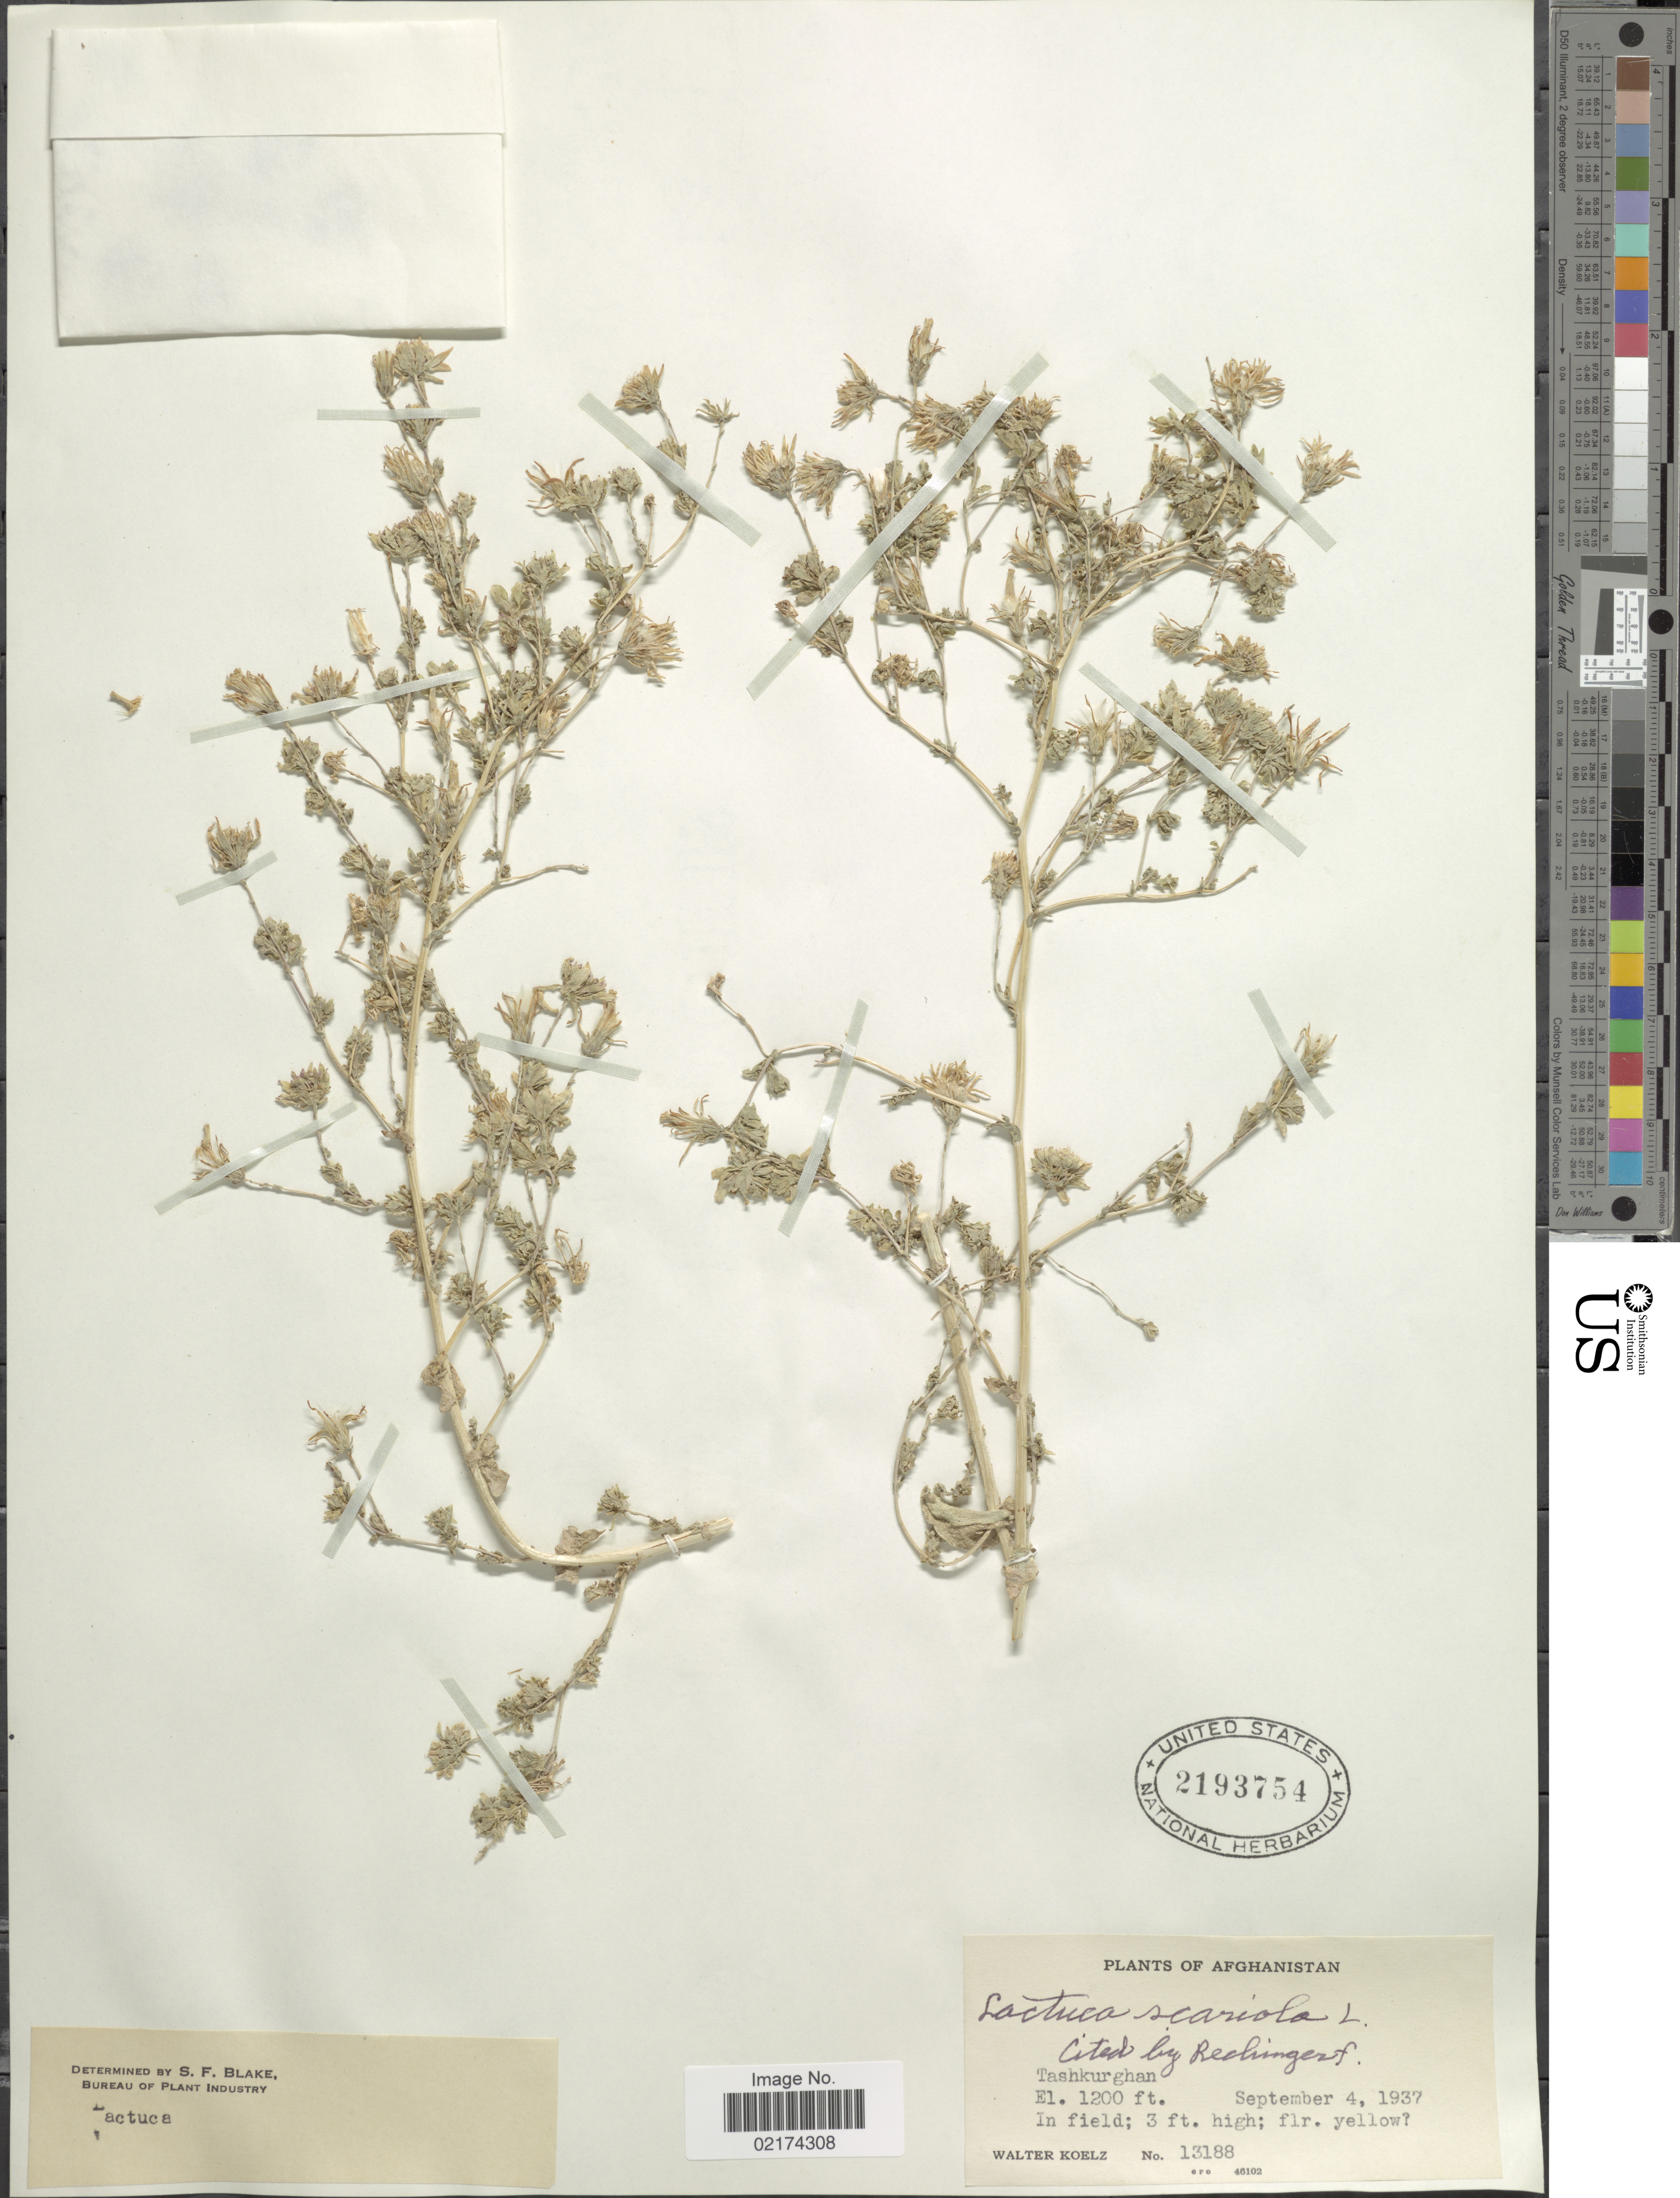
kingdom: Plantae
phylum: Tracheophyta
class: Magnoliopsida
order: Asterales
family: Asteraceae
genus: Lactuca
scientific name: Lactuca serriola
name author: L.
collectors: W. N. Koelz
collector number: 13188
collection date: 1937-09-04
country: Afghanistan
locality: Tashkurghan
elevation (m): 366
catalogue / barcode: US 2193754